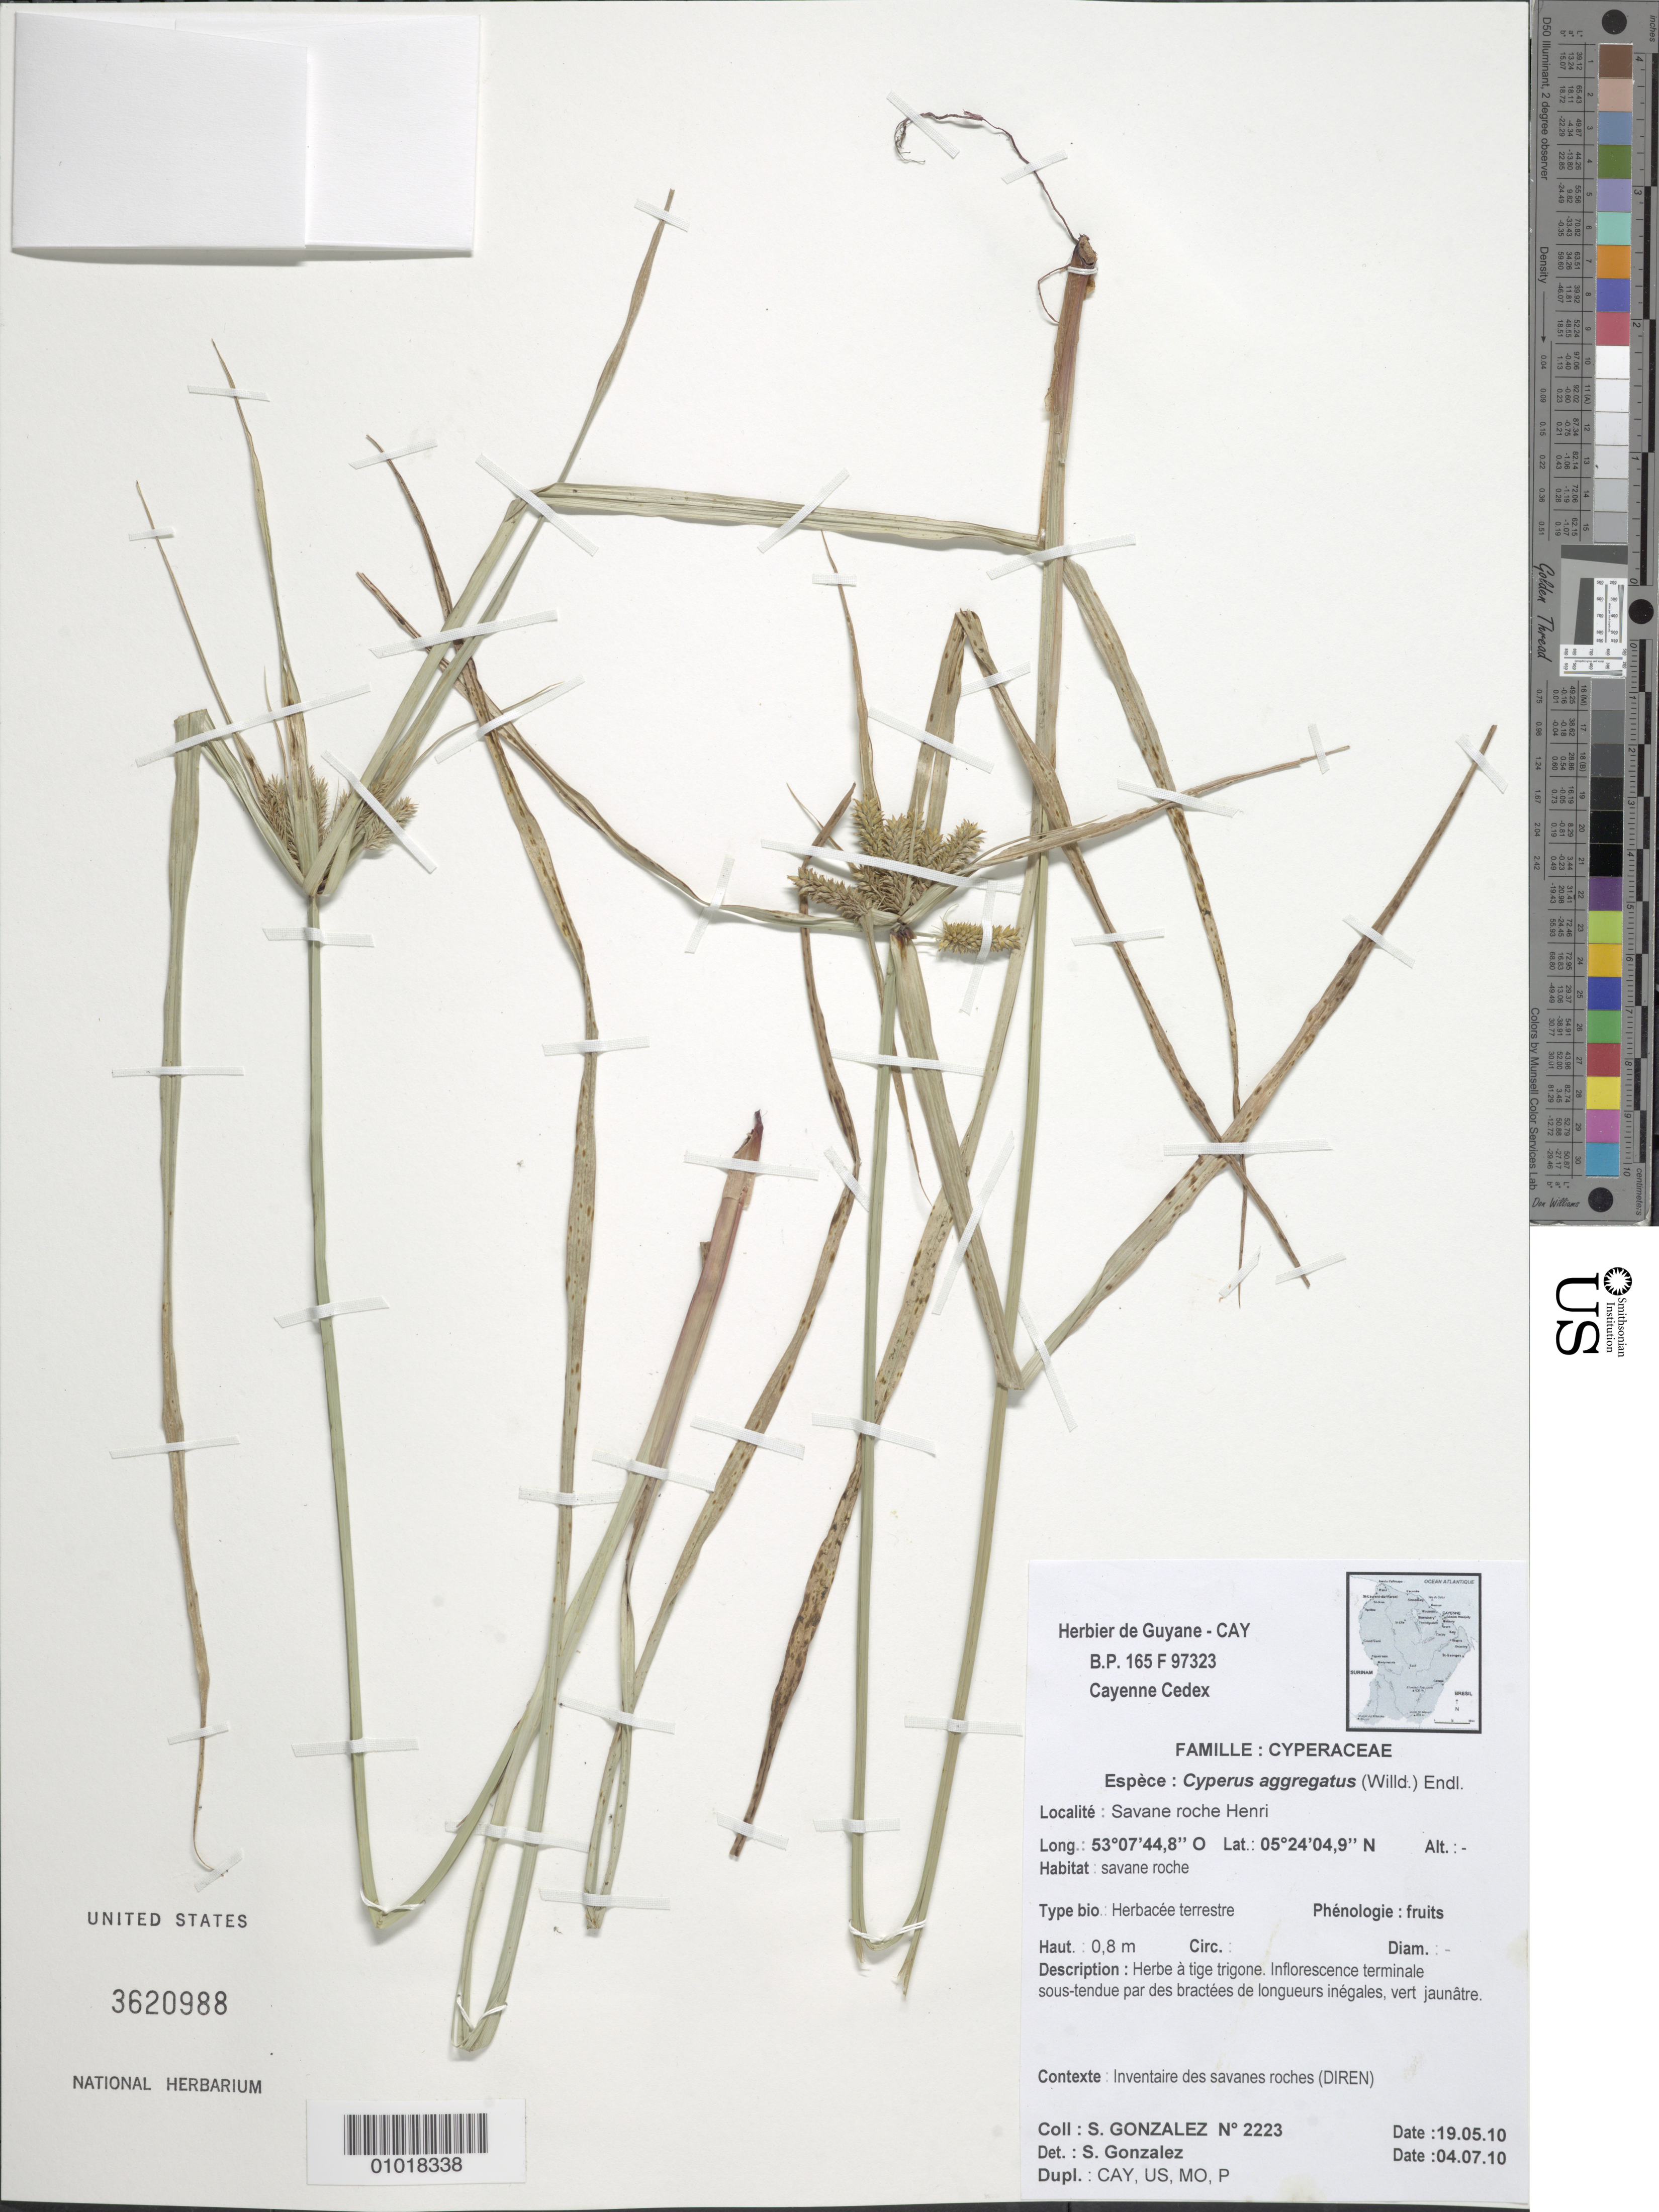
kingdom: Plantae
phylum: Tracheophyta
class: Liliopsida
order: Poales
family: Cyperaceae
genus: Cyperus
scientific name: Cyperus aggregatus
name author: (Willd.) Endl.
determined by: Gonzalez, Sophie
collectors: S. Gonzalez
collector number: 2223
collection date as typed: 19-May-10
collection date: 1910-05-19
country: French Guiana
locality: Savane Roche Henri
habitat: Savane roche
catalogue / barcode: US 3620988